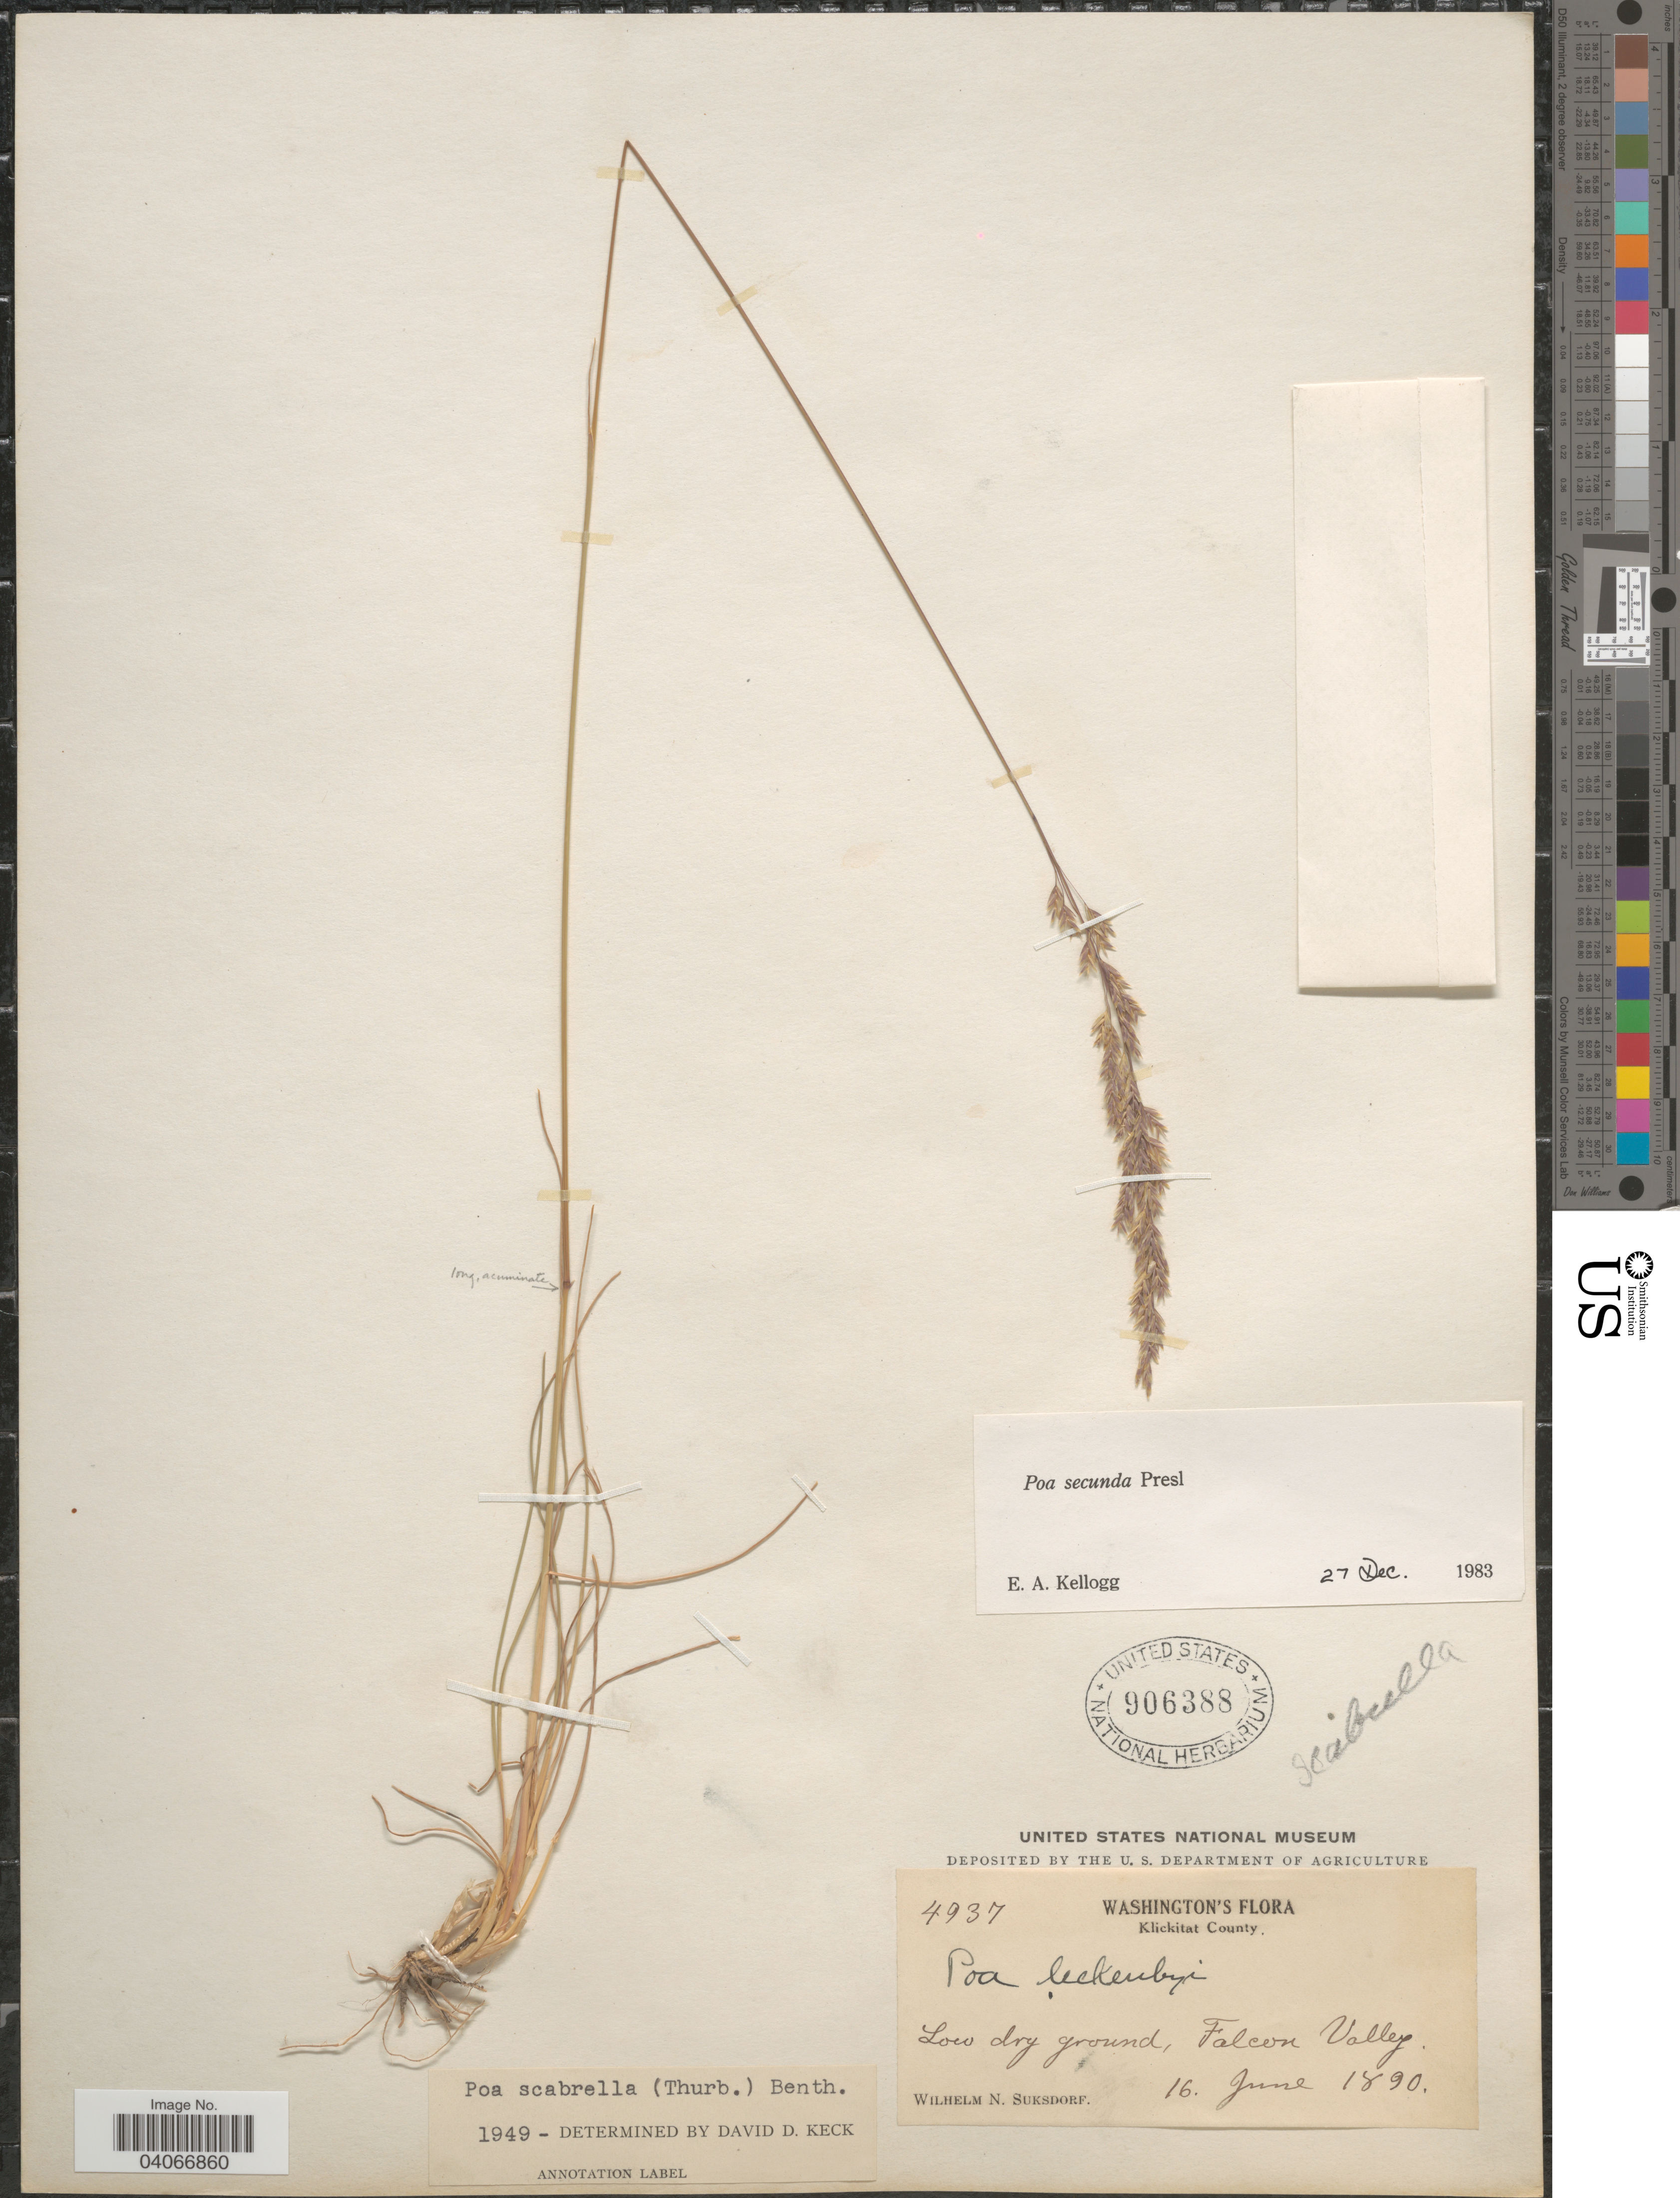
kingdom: Plantae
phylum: Tracheophyta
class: Liliopsida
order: Poales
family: Poaceae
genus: Poa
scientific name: Poa secunda subsp. secunda var. scabrella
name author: (Thurb.) Soreng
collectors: W. N. Suksdorf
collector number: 4937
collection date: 1890-06-16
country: United States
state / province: Washington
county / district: Klickitat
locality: Klickitat County. Low dry ground, Falcon Valley.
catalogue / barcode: US 906388